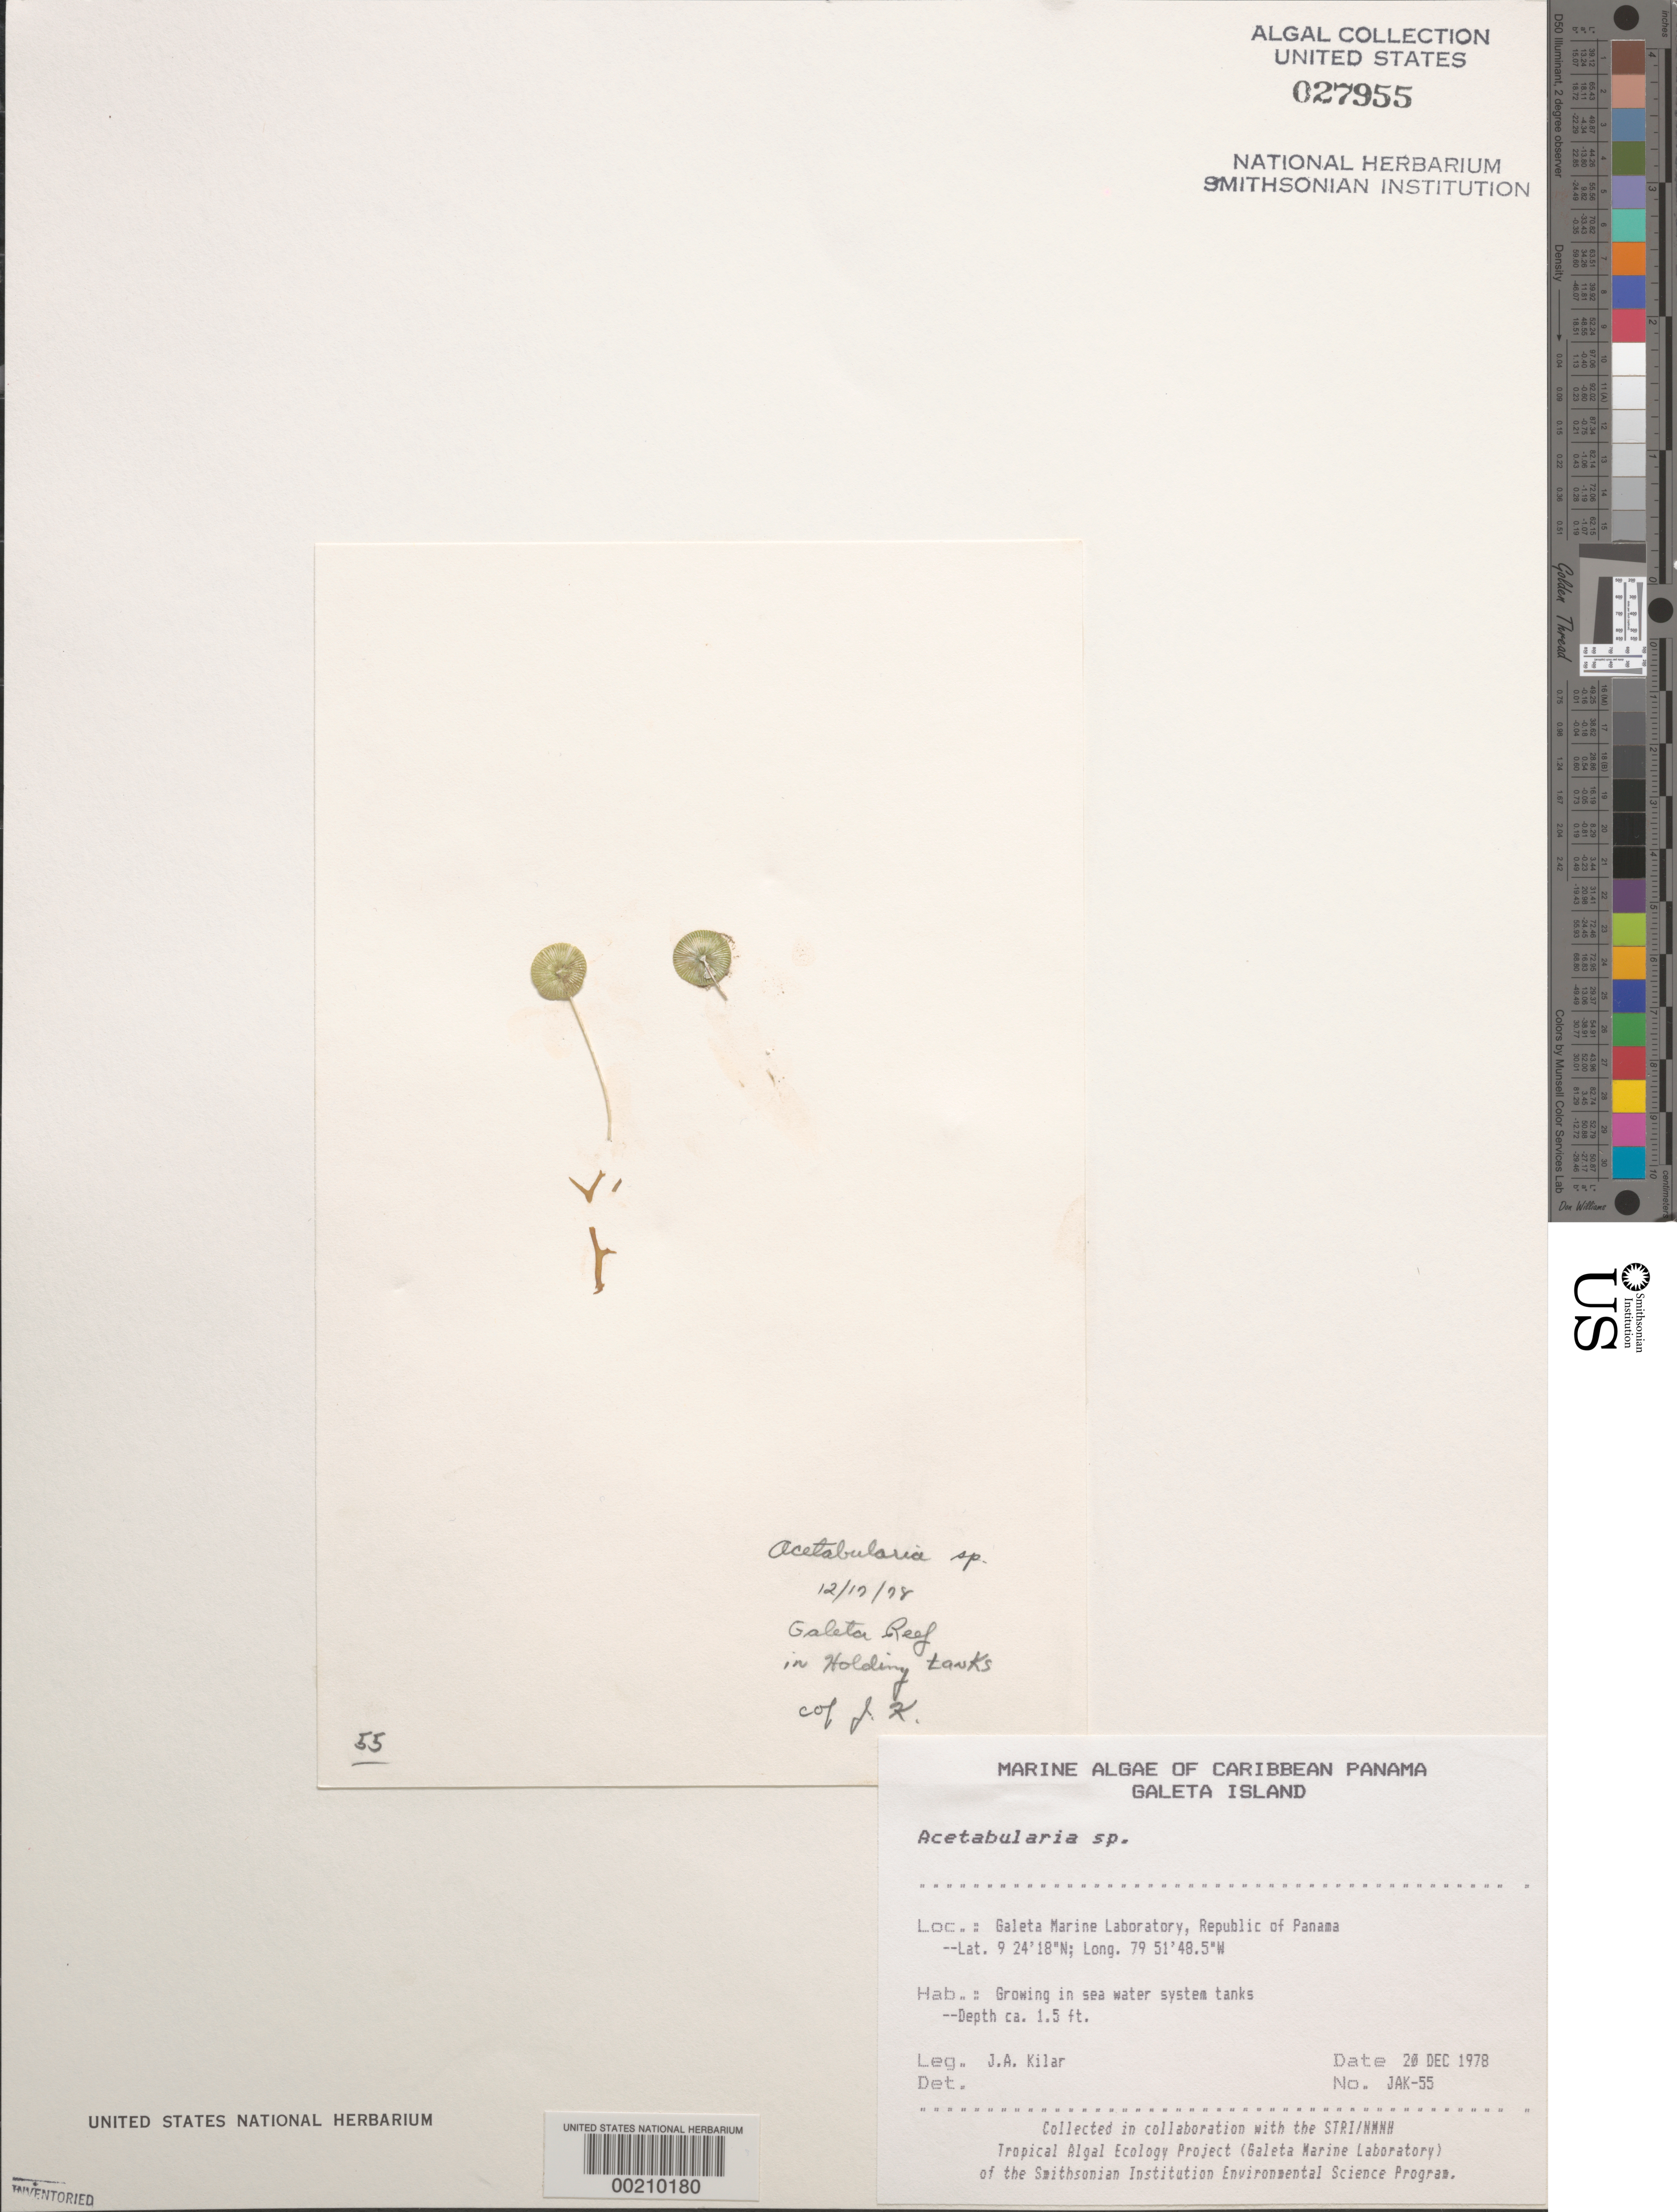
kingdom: Plantae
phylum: Chlorophyta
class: Ulvophyceae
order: Dasycladales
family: Polyphysaceae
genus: Acetabularia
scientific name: Acetabularia sp.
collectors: J. A. Kilar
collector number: JAK-55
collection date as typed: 20 Dec 1978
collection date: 1978-12-20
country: Panama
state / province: Colón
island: Galeta Island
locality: Galeta Marine Laboratory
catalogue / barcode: US 27955